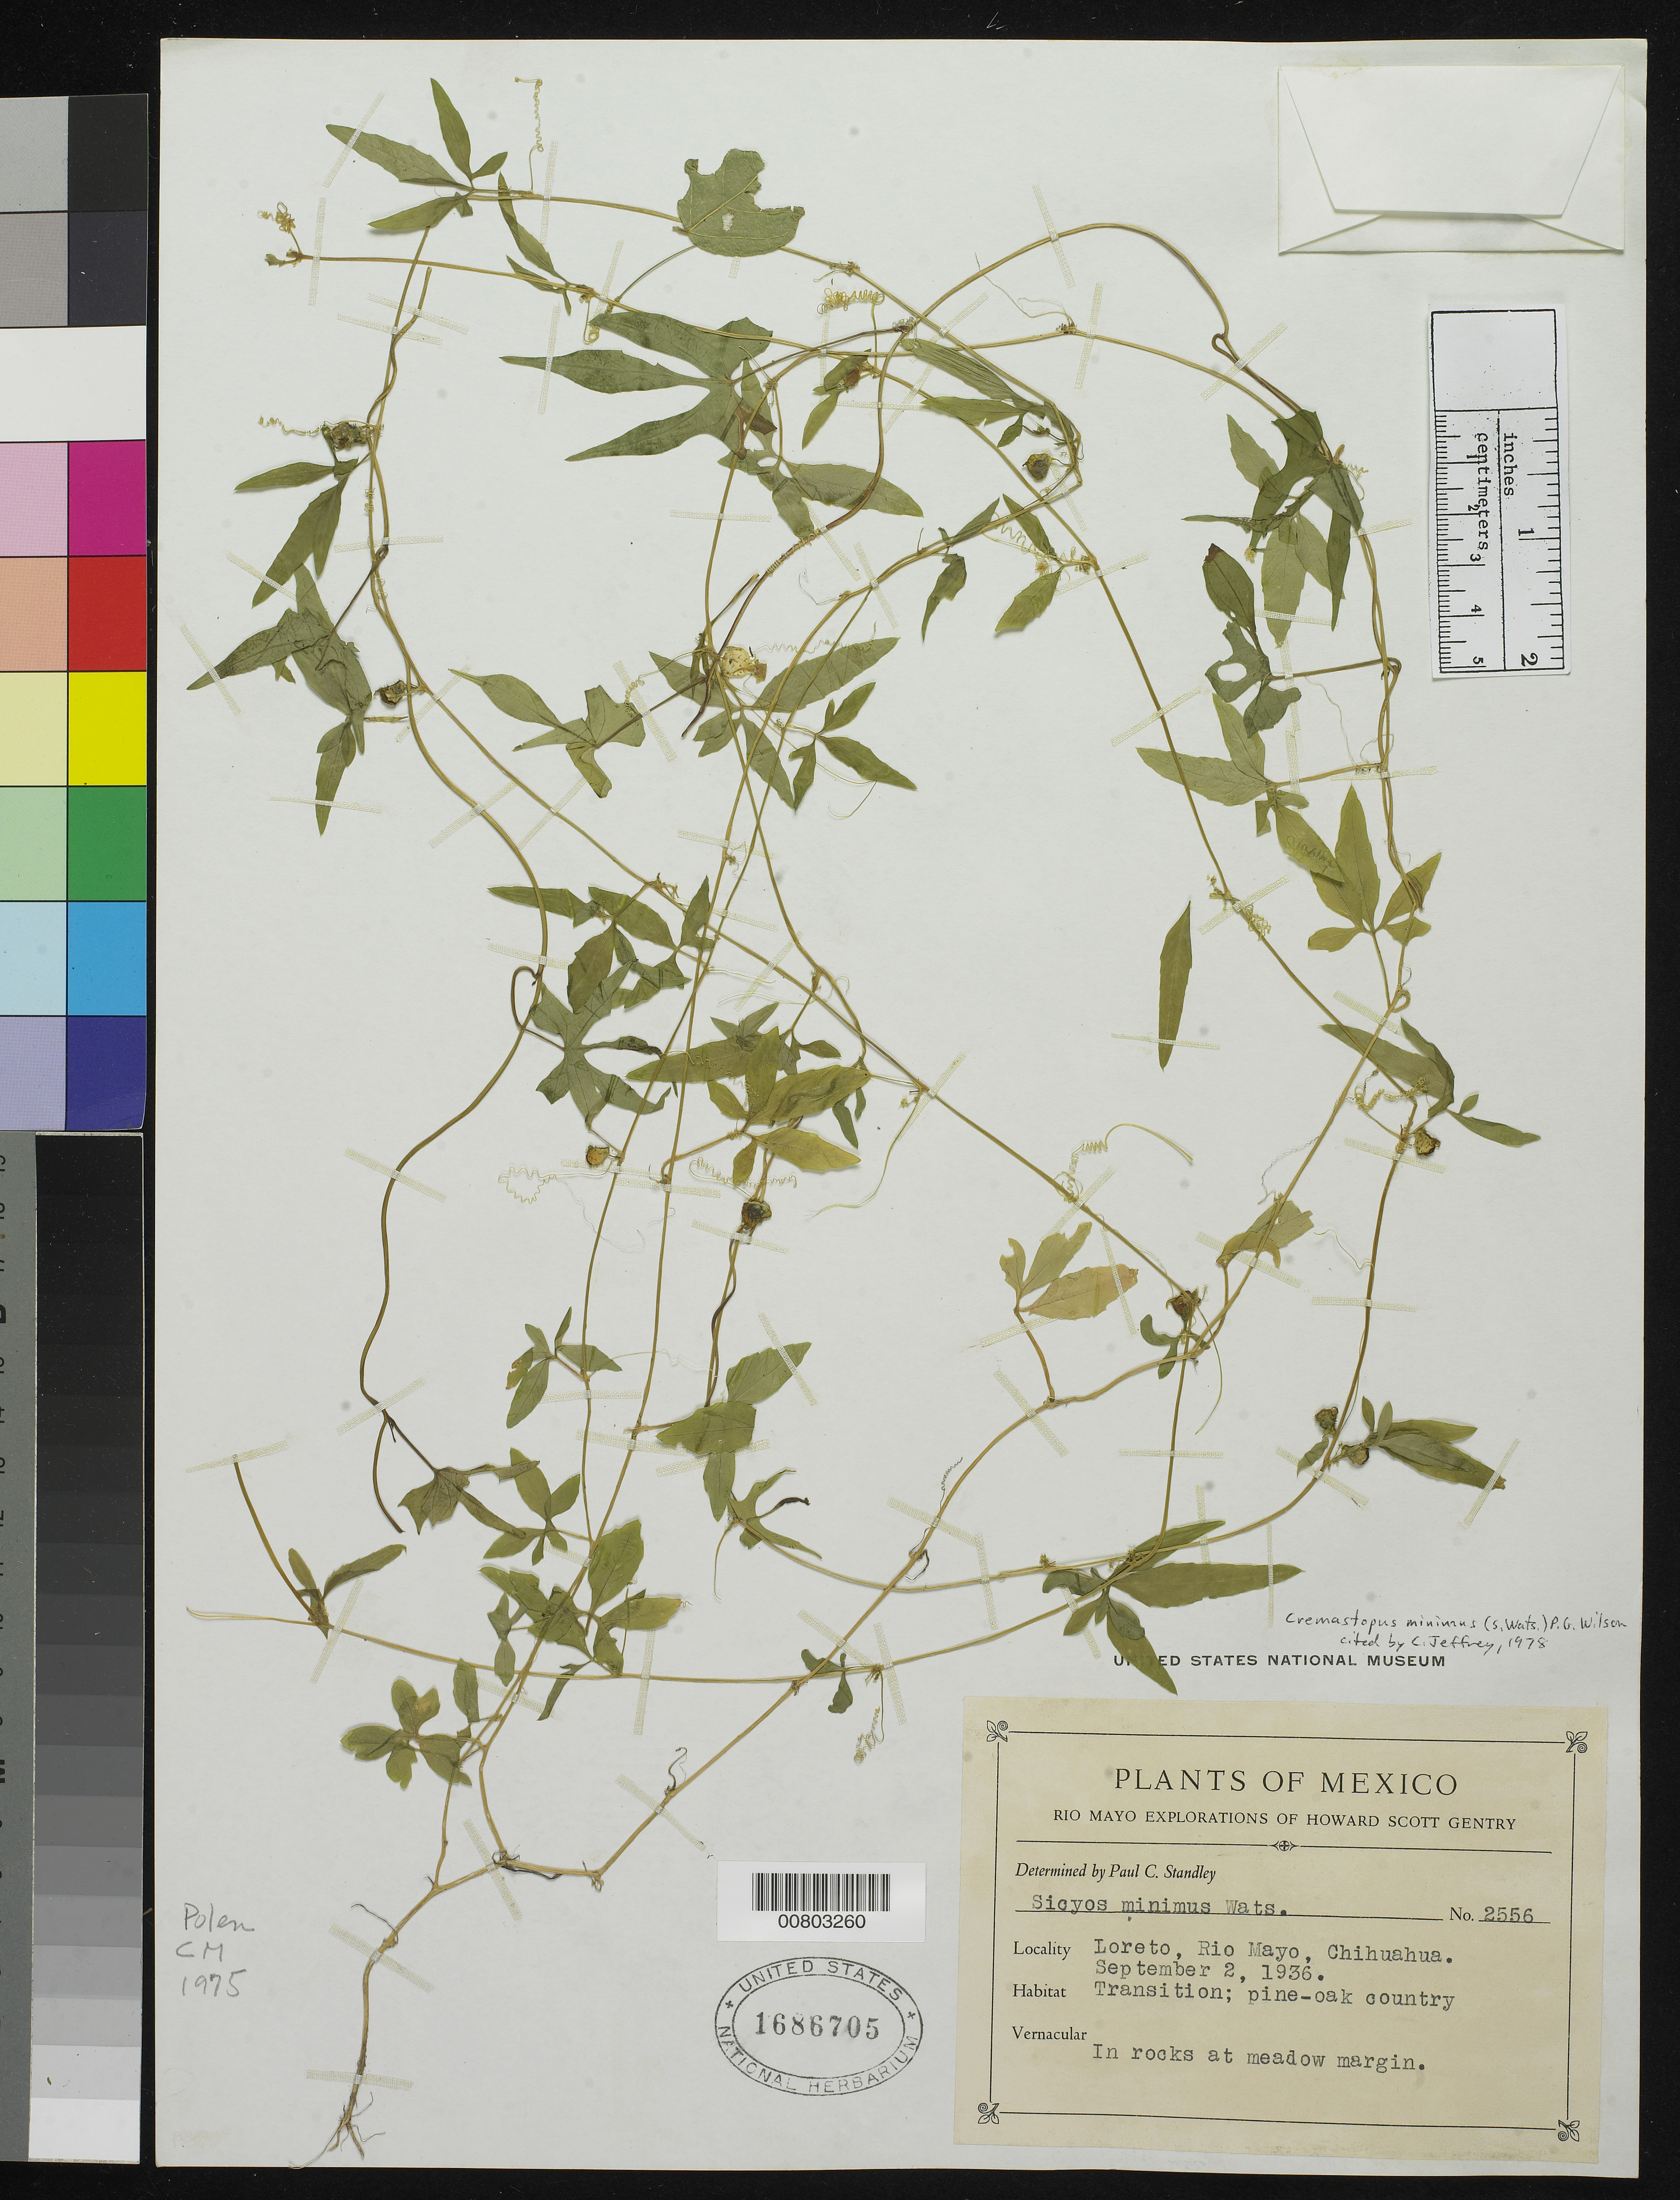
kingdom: Plantae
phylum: Tracheophyta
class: Magnoliopsida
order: Cucurbitales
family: Cucurbitaceae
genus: Cremastopus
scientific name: Cremastopus minimus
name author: (S. Watson) Paul G. Wilson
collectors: H. S. Gentry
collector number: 2556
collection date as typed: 02 Sep 1936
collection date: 1936-09-02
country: Mexico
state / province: Chihuahua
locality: Loreto, Rio Mayo, Chihuahua.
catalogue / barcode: US 1686705